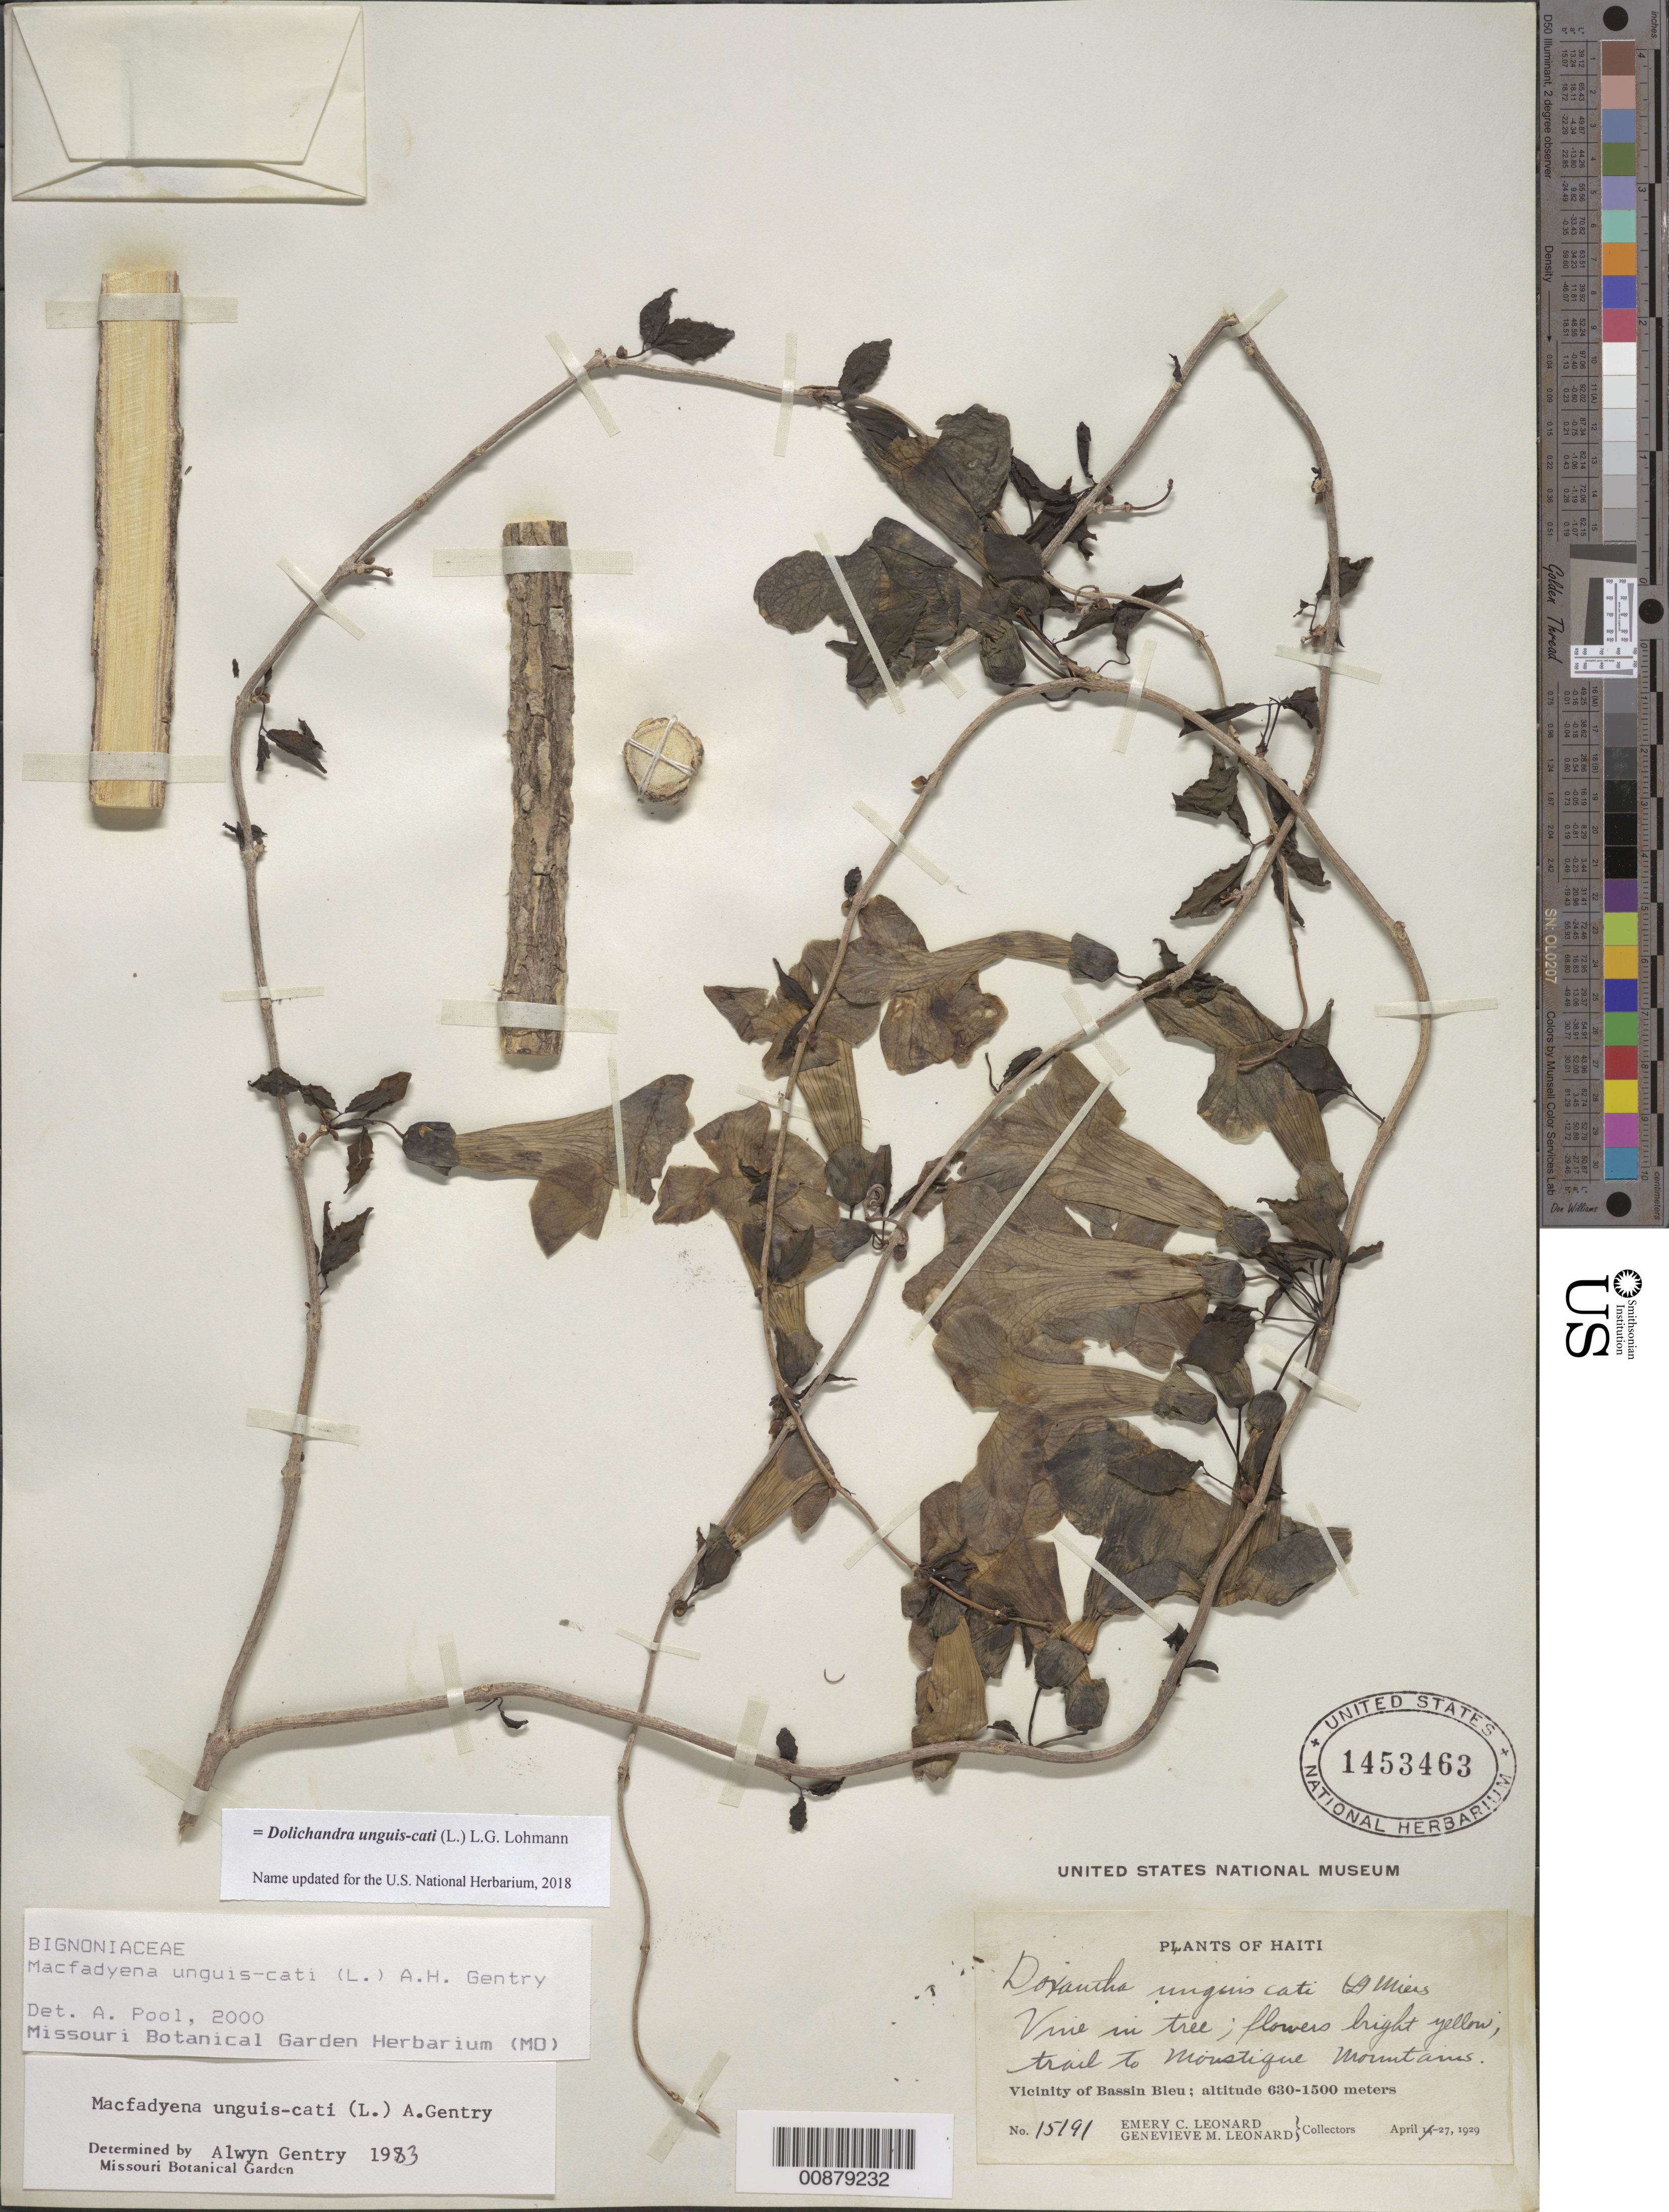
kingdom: Plantae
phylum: Tracheophyta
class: Magnoliopsida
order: Lamiales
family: Bignoniaceae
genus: Dolichandra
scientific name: Dolichandra unguis-cati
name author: (L.) L.G. Lohmann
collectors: E. C. Leonard & G. M. Leonard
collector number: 15191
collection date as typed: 27 Apr 1929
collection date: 1929-04-27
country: Haiti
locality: Vicinity of Bassin Bleu, trail to Moustique Mountains.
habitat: in tree.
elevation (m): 630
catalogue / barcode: US 1453463